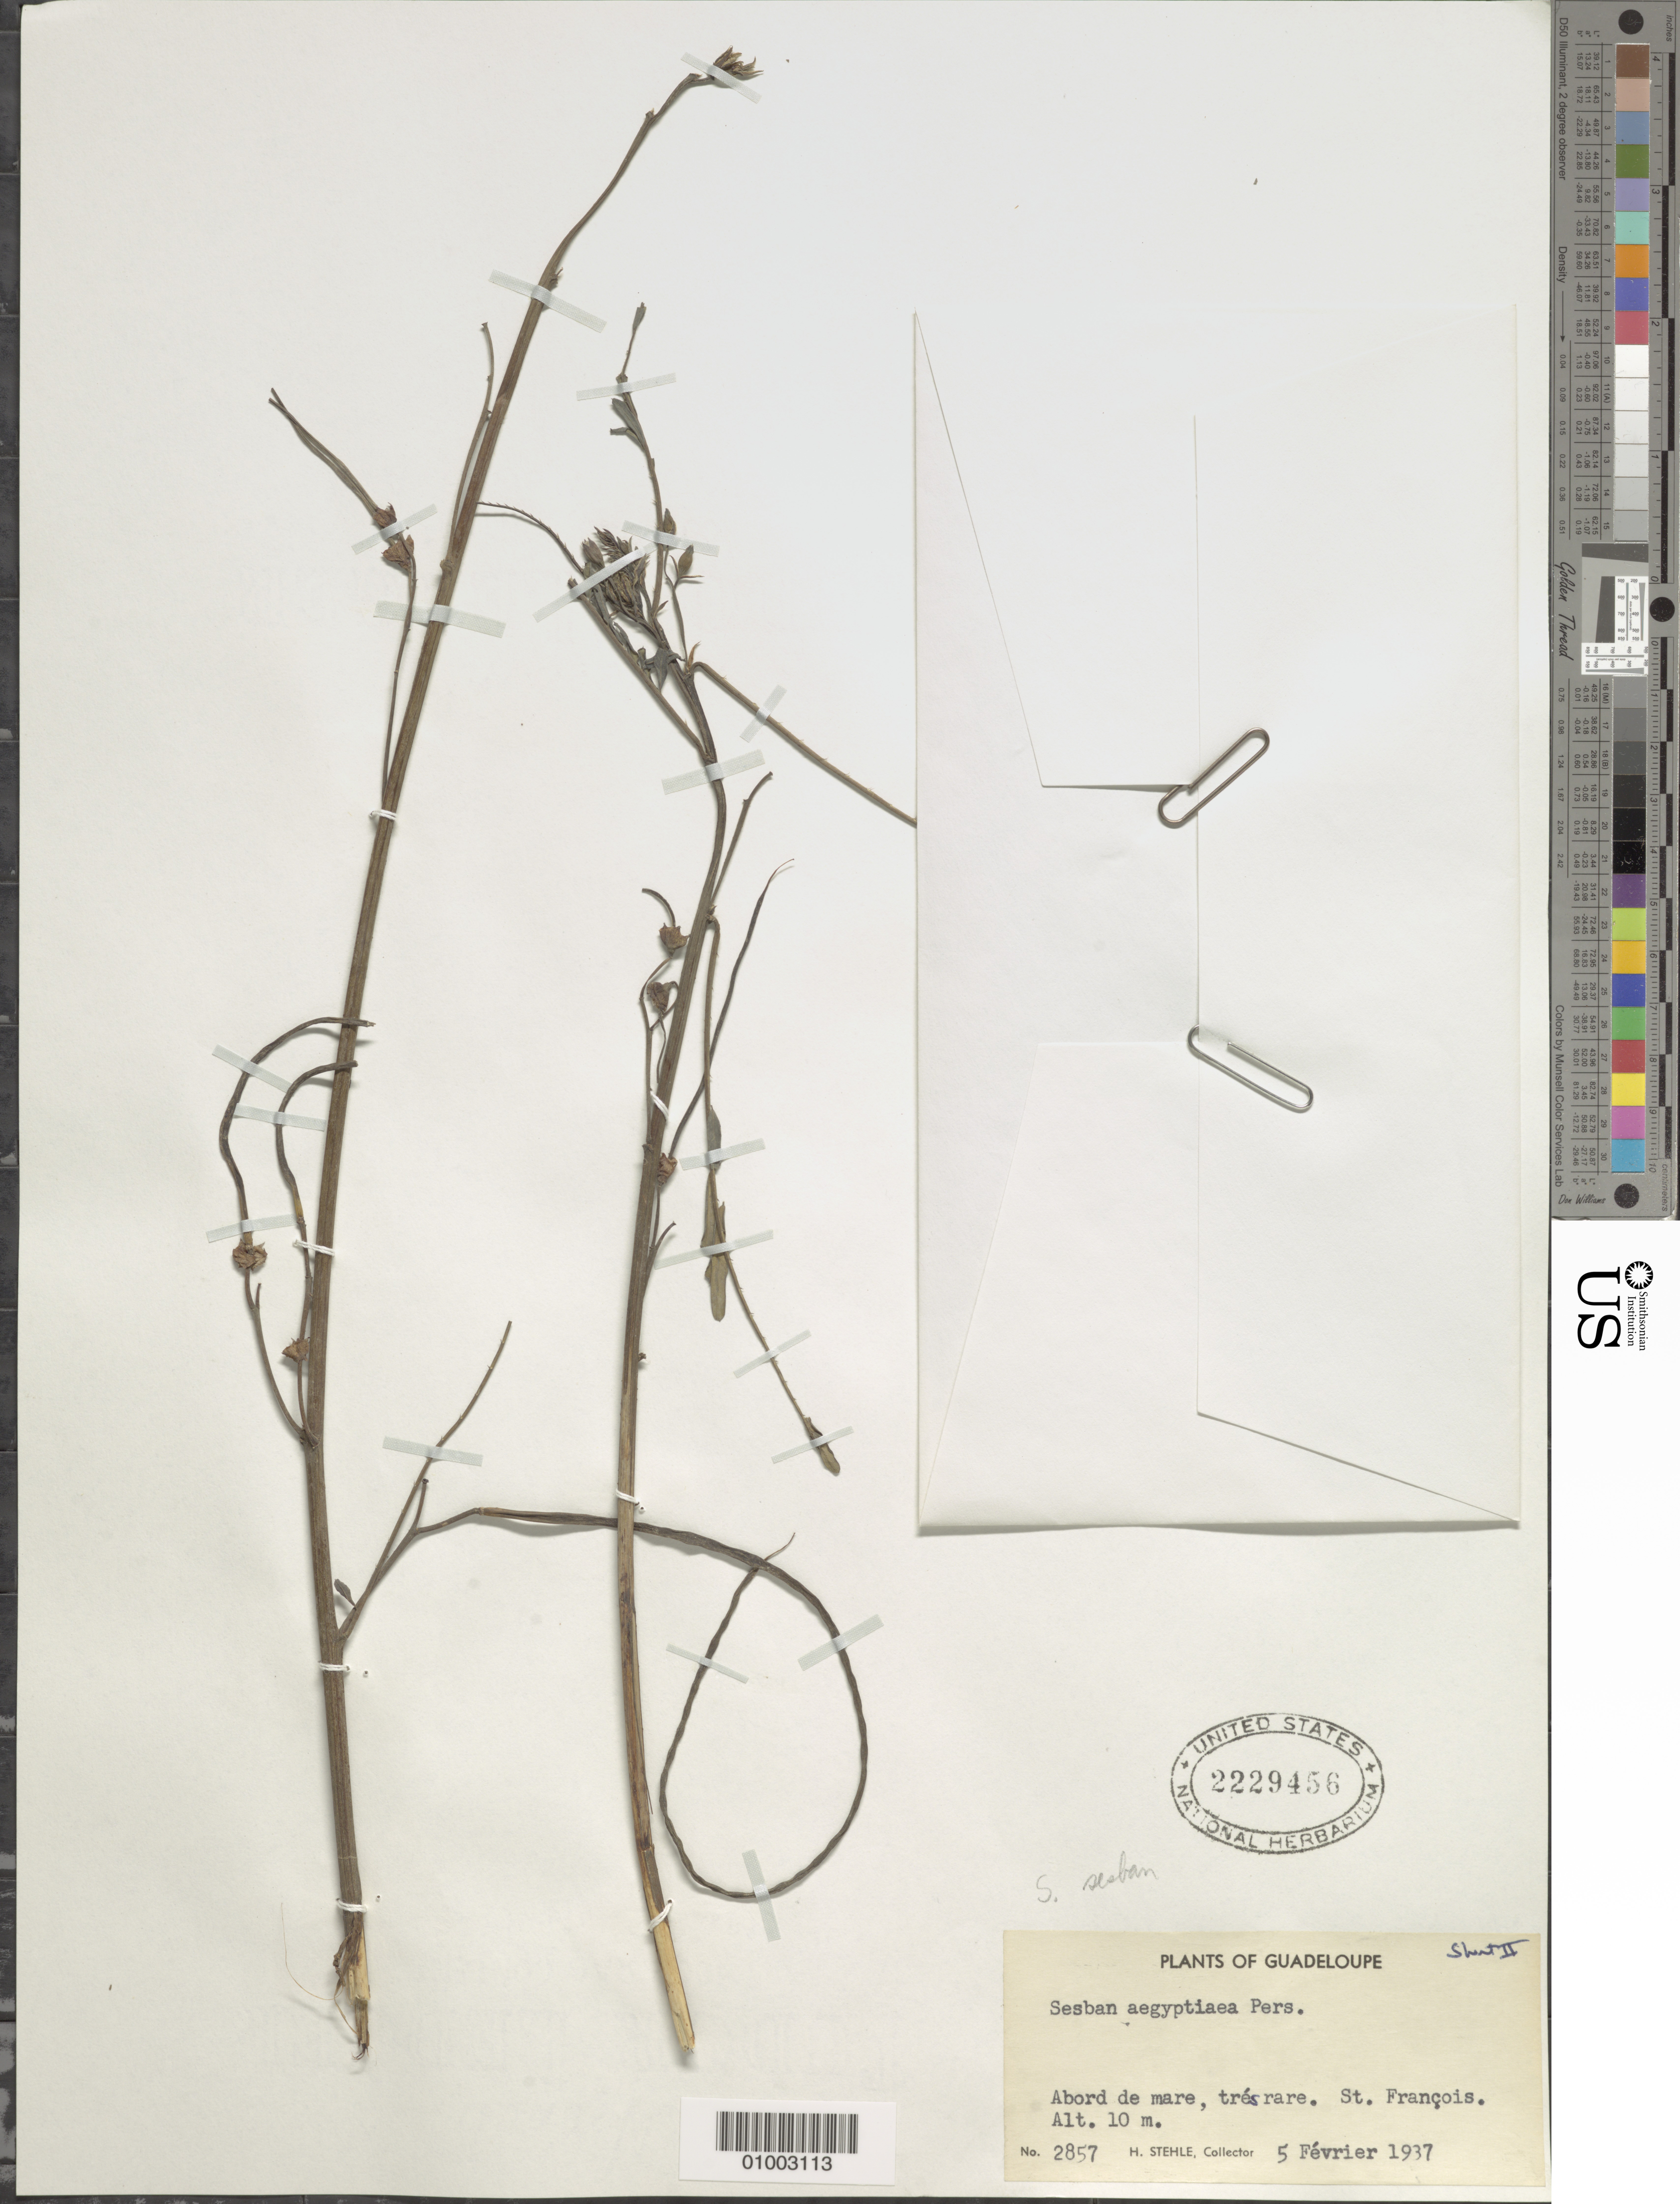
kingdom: Plantae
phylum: Tracheophyta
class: Magnoliopsida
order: Fabales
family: Fabaceae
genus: Sesbania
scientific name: Sesbania sesban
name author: (L.) Merr.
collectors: H. Stehlé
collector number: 2857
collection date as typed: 05 Feb 1937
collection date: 1937-02-05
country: Guadeloupe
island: Basse Terre [Guadeloupe]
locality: Abord de mare, tres rare, St. Francois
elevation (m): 10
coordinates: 0 N, 0 E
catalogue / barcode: US 2229456